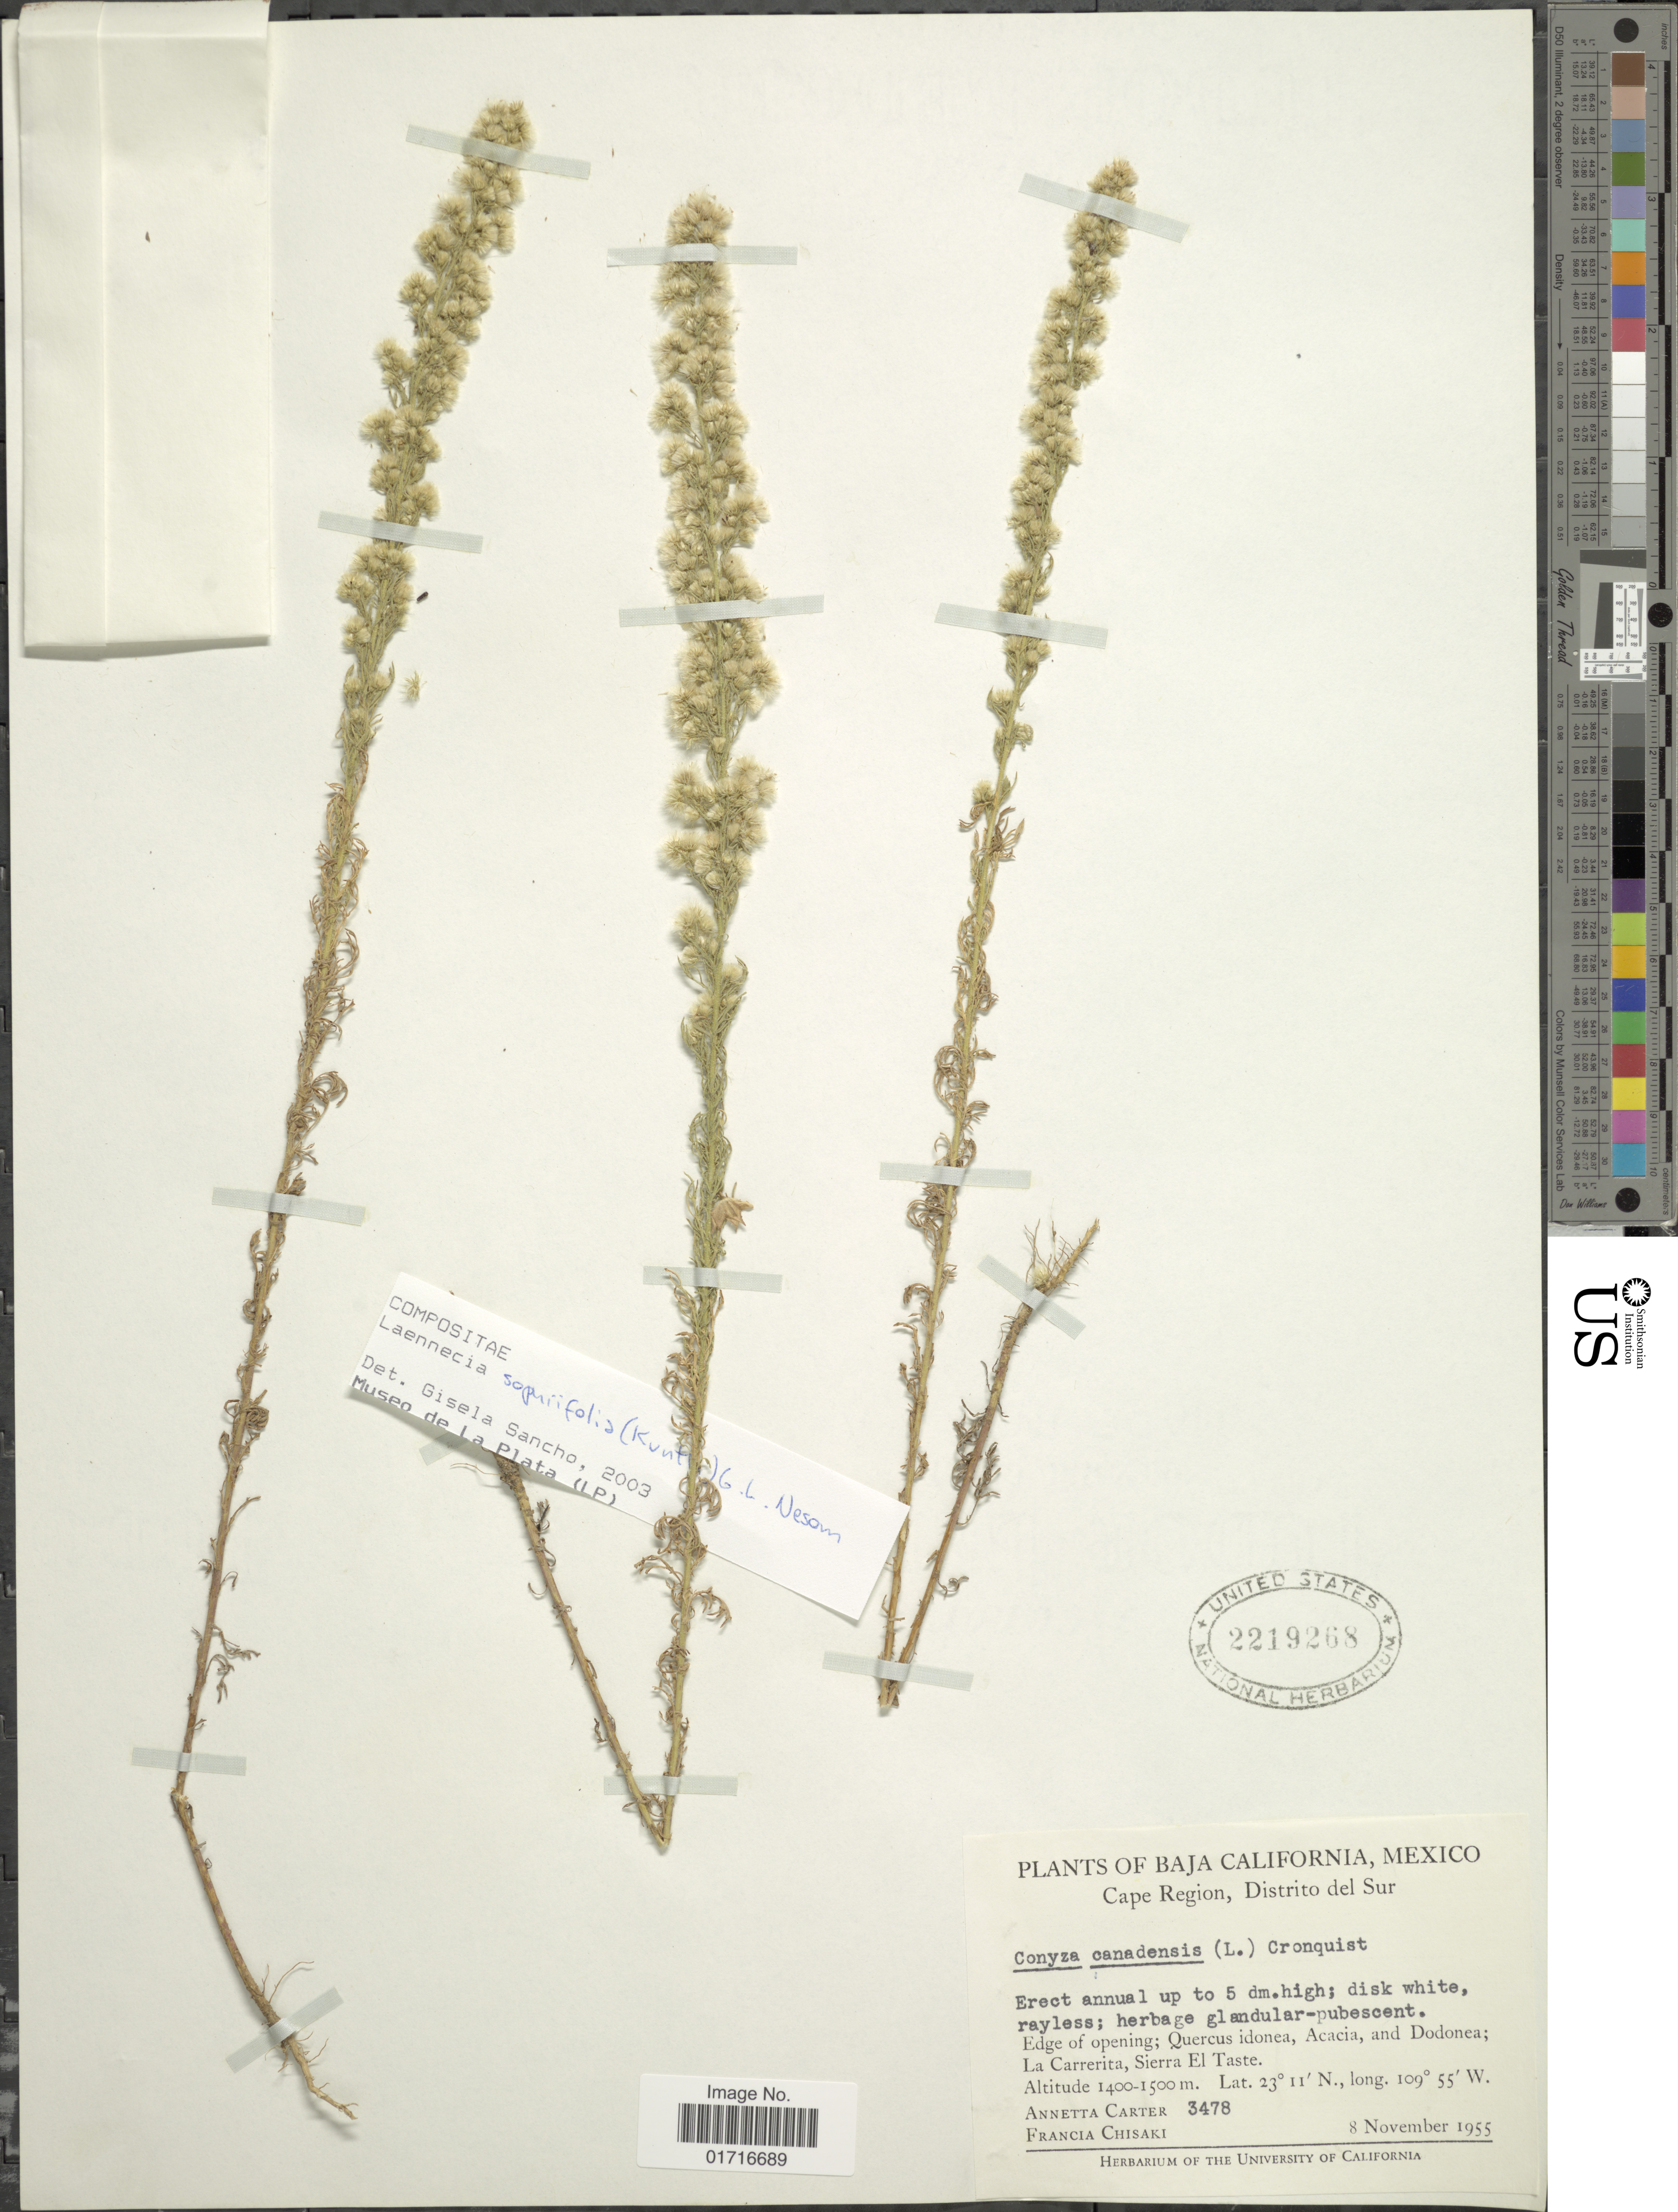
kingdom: Plantae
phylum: Tracheophyta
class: Magnoliopsida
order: Asterales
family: Asteraceae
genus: Conyza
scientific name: Conyza sophiaefolia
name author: Kunth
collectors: A. Carter & F. Chisaki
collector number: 3478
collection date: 1955-11-08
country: Mexico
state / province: Baja California Sur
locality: Cape Regio, Distrito del Sur. Edge of opening; Quercus idonea, Acacia, and Dodonea La Carrerita, Sierra El Taste.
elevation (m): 1400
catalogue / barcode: US 2219268